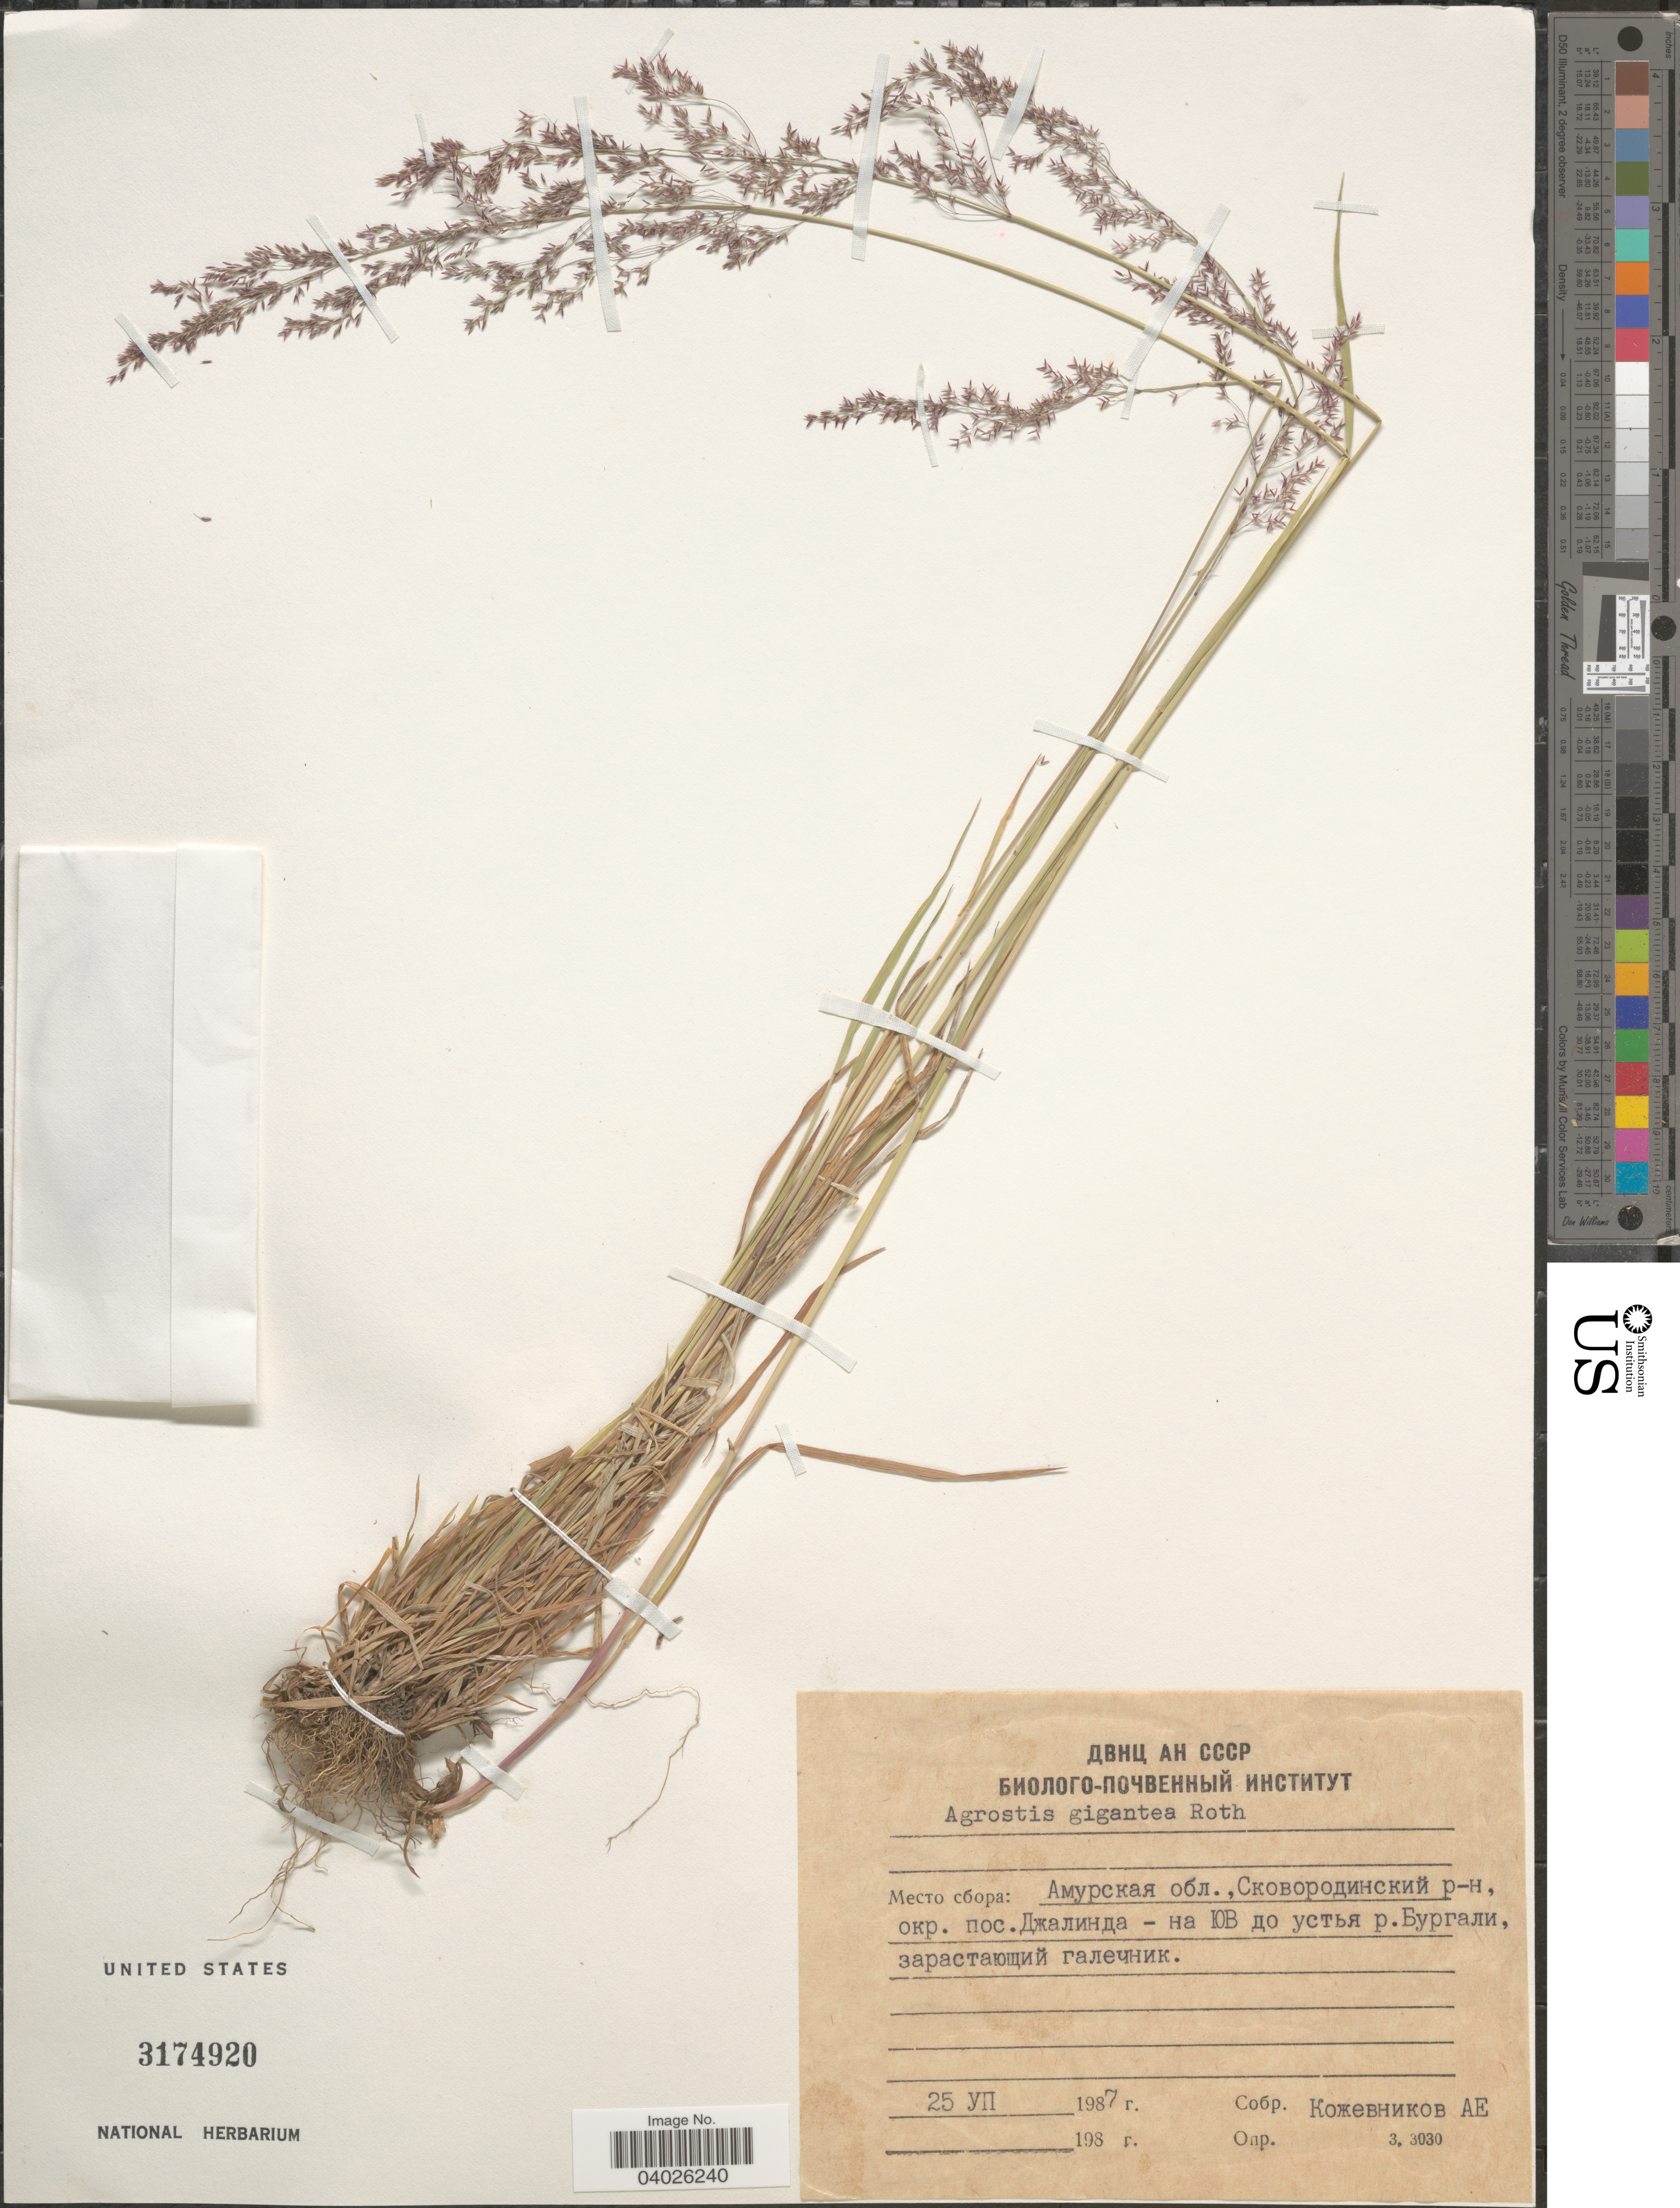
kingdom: Plantae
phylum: Tracheophyta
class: Liliopsida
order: Poales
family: Poaceae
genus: Agrostis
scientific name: Agrostis gigantea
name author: Roth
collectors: A. Kozhevnikov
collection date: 1987-07-25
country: Russian Federation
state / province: Amur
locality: Skovorodinskiy District, vicinity of village Dzhalinda, SE of mouth of Burgali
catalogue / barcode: US 3174920